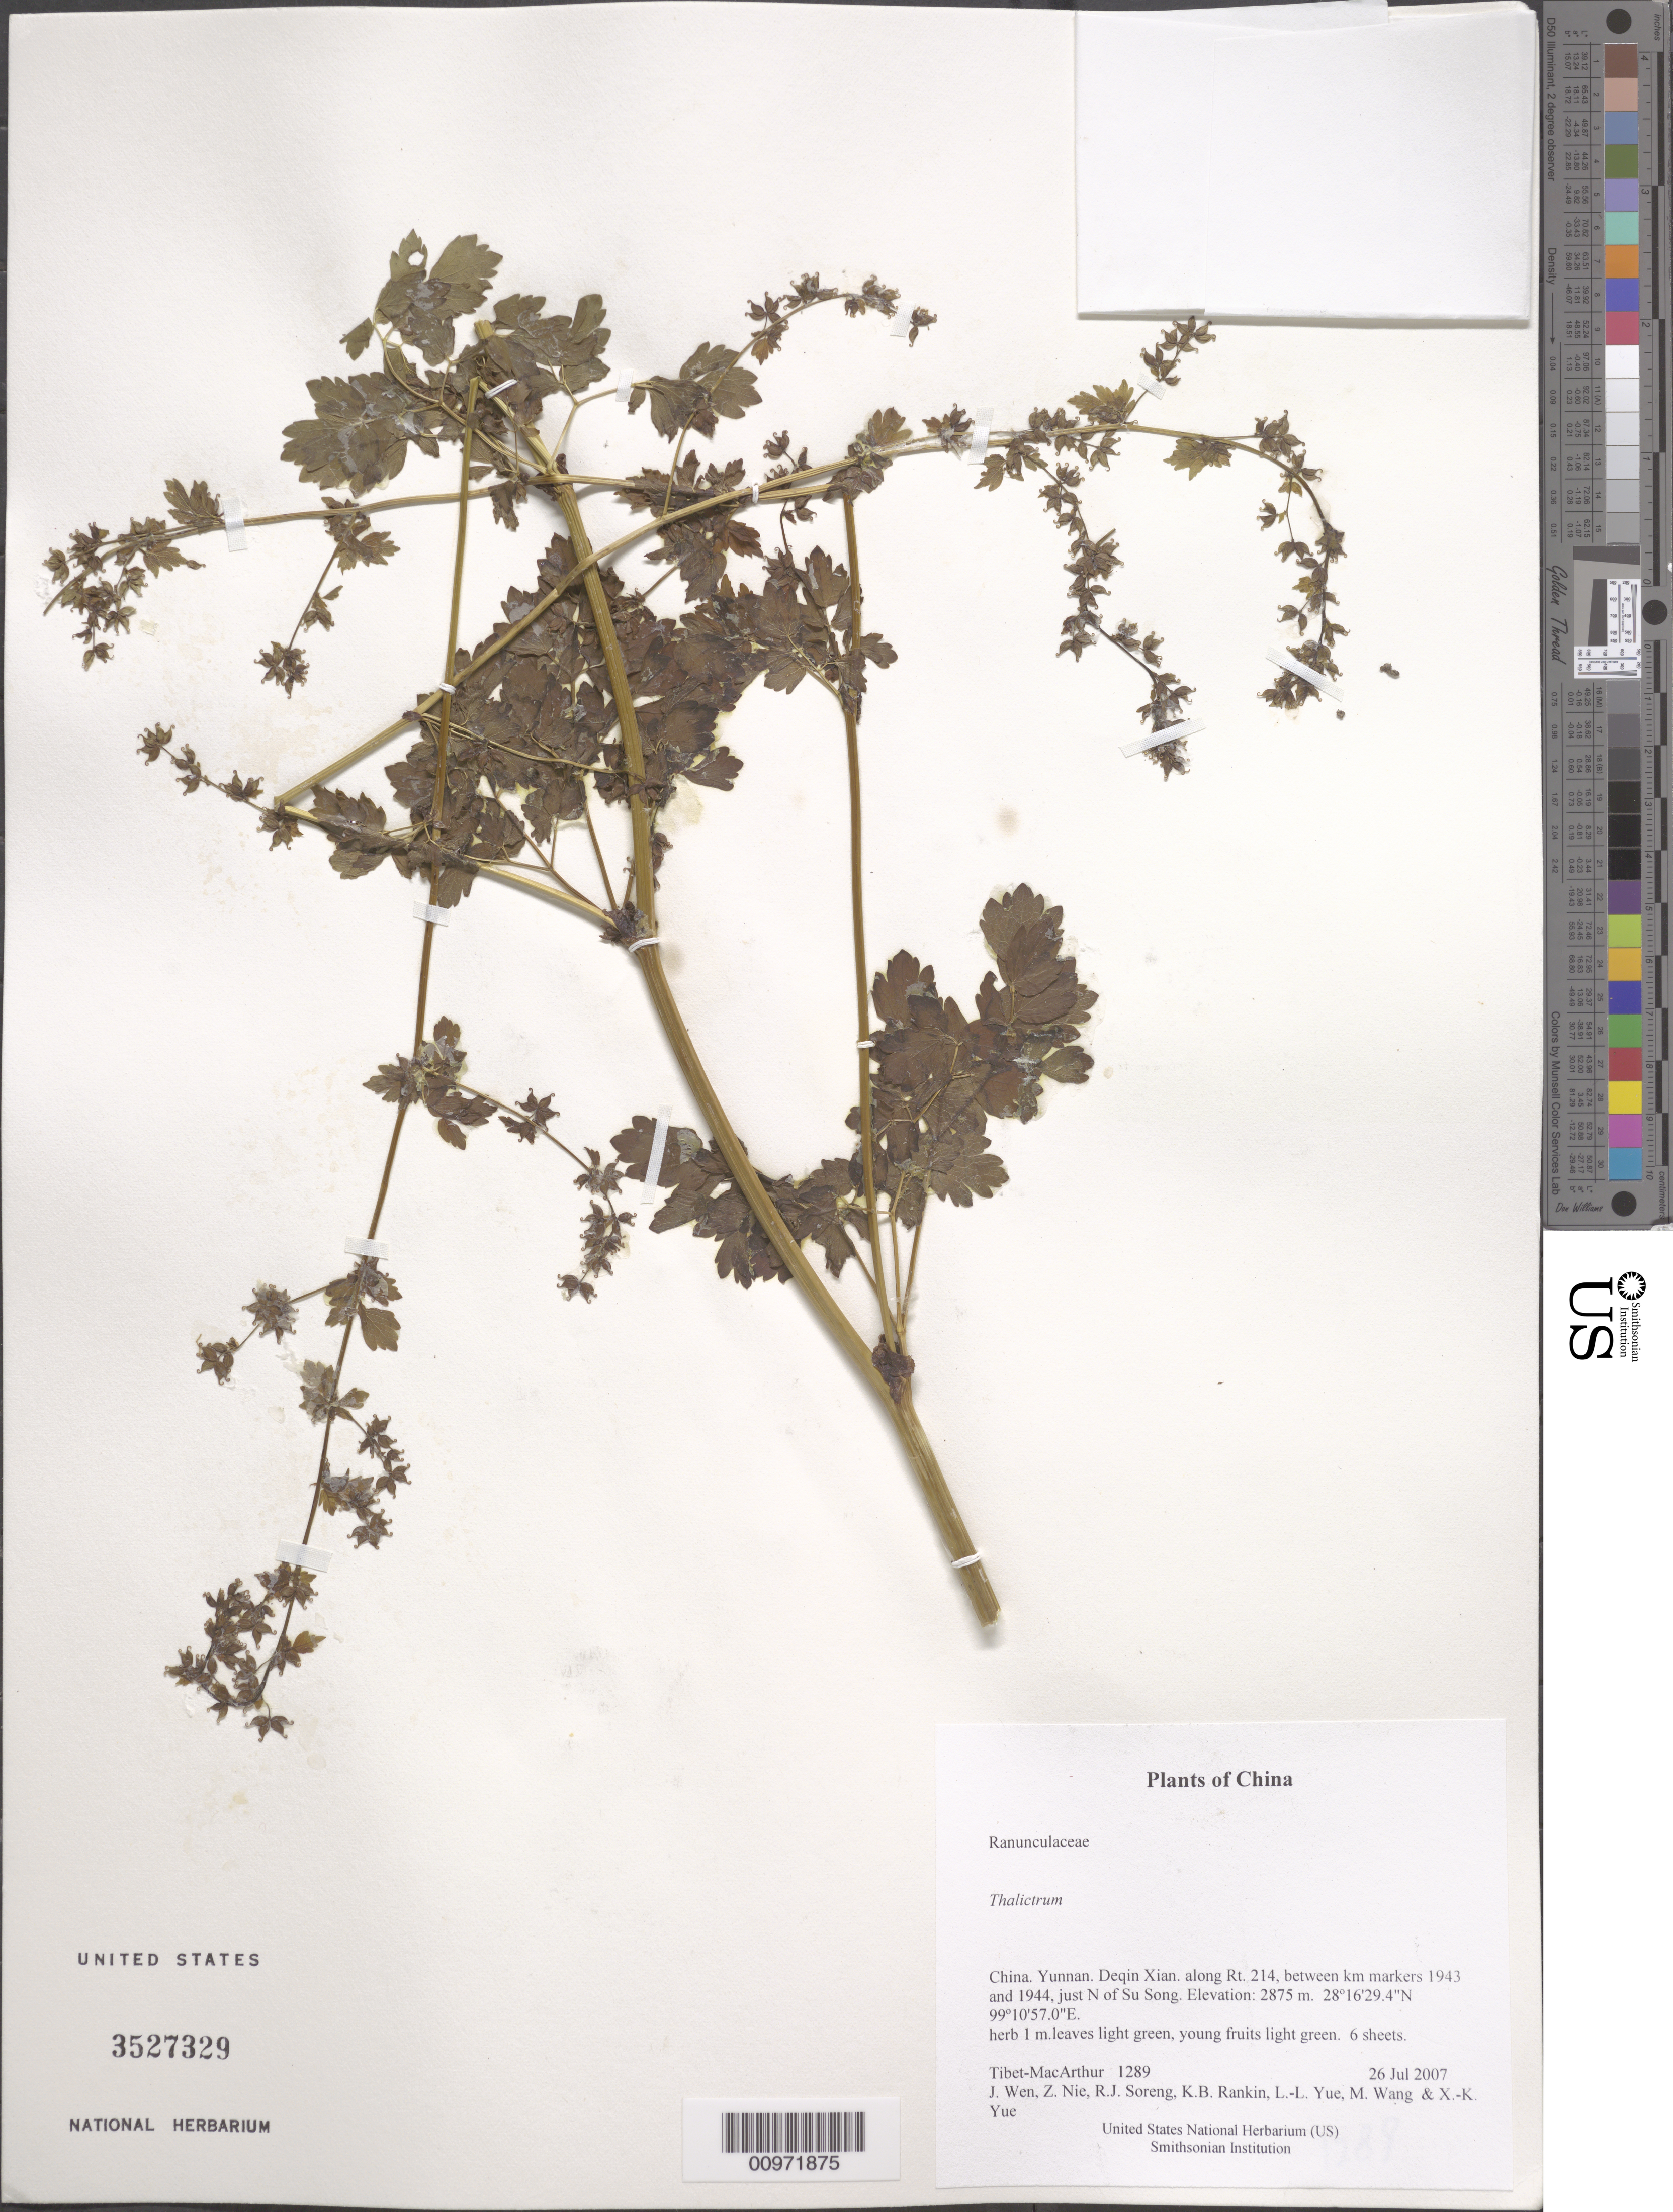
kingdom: Plantae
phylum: Tracheophyta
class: Magnoliopsida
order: Ranunculales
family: Ranunculaceae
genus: Thalictrum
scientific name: Thalictrum sp.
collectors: Tibet-MacArthur, J. Wen, Z. Nie, R. J. Soreng, K. Rankin, L. Yue, M. Wang & X. Yue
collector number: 1289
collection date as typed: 26 Jul 2007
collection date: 2007-07-26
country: China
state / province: Yunnan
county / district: Deqin Xian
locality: along Rt. 214, between km markers 1943 and 1944, just N of Su Song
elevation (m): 2875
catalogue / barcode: US 3527329